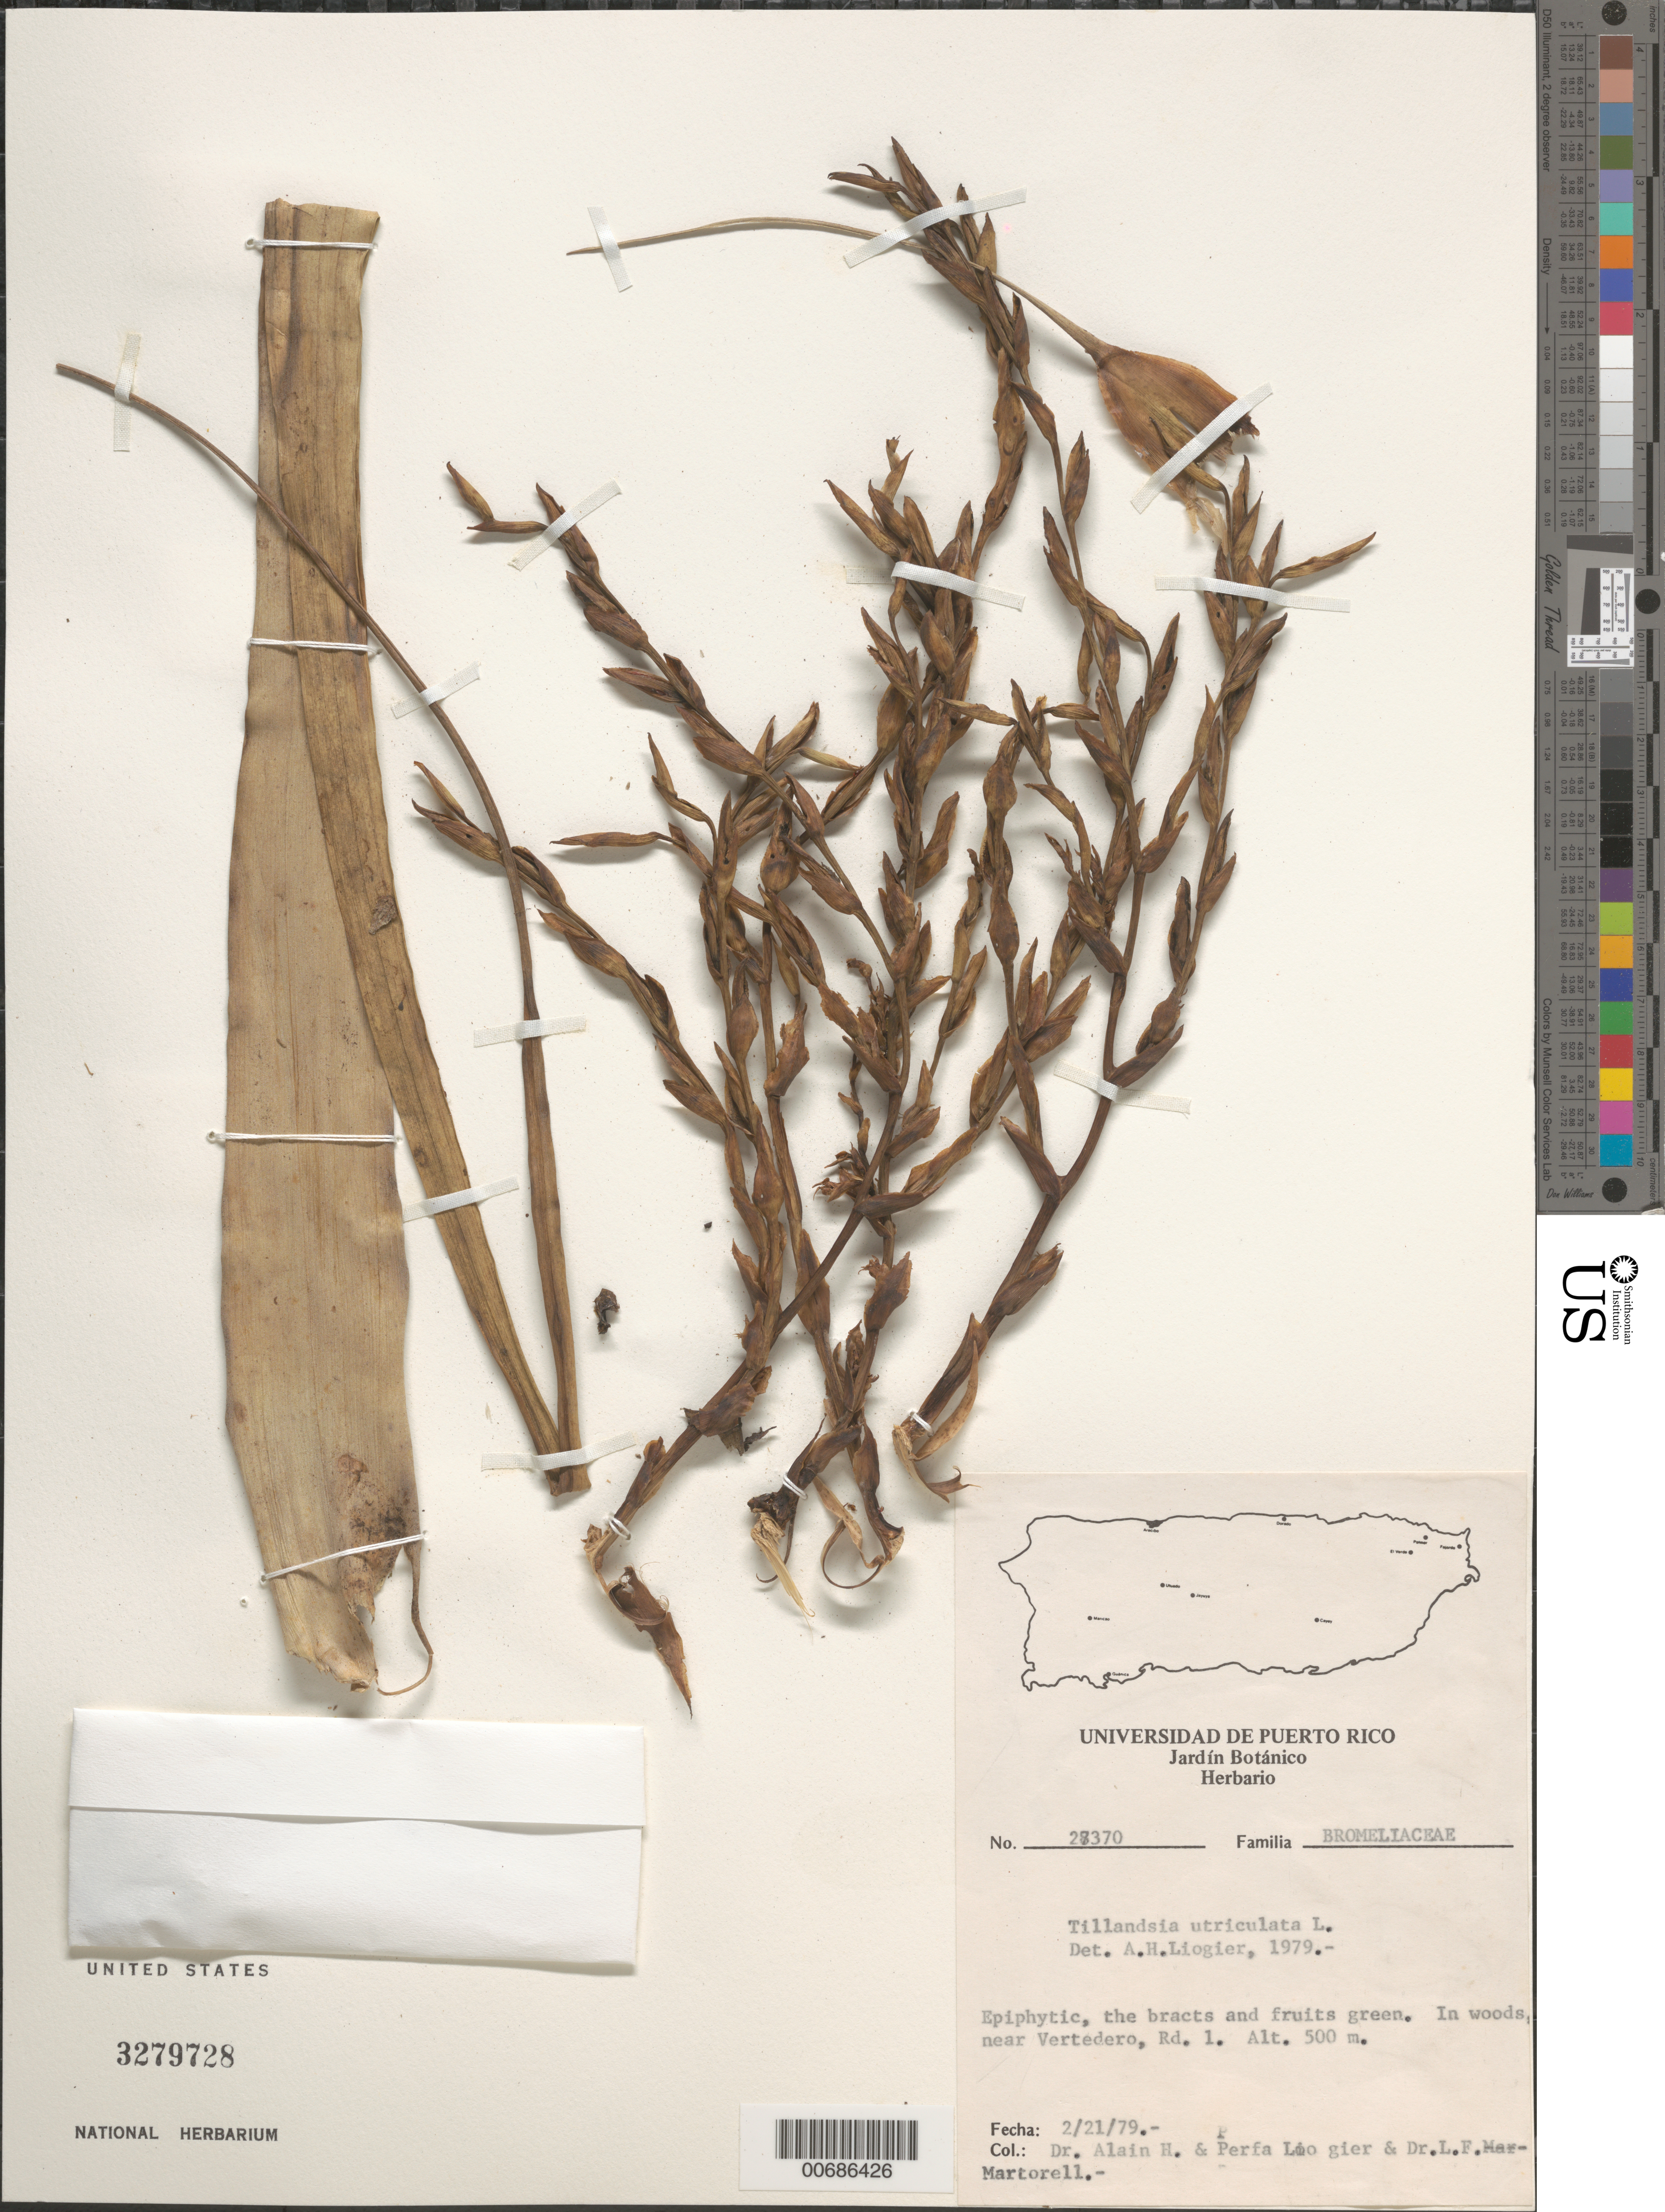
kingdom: Plantae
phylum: Tracheophyta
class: Liliopsida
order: Poales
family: Bromeliaceae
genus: Tillandsia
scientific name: Tillandsia utriculata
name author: L.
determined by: Liogier, Alain H.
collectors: A. H. Liogier, L. Martorell & M. P. Liogier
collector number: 27370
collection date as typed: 21 Feb 1979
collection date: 1979-02-21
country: Puerto Rico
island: Greater Antilles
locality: Vertedero, Rd. 1, vic of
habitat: in woods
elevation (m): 500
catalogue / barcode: US 3279728